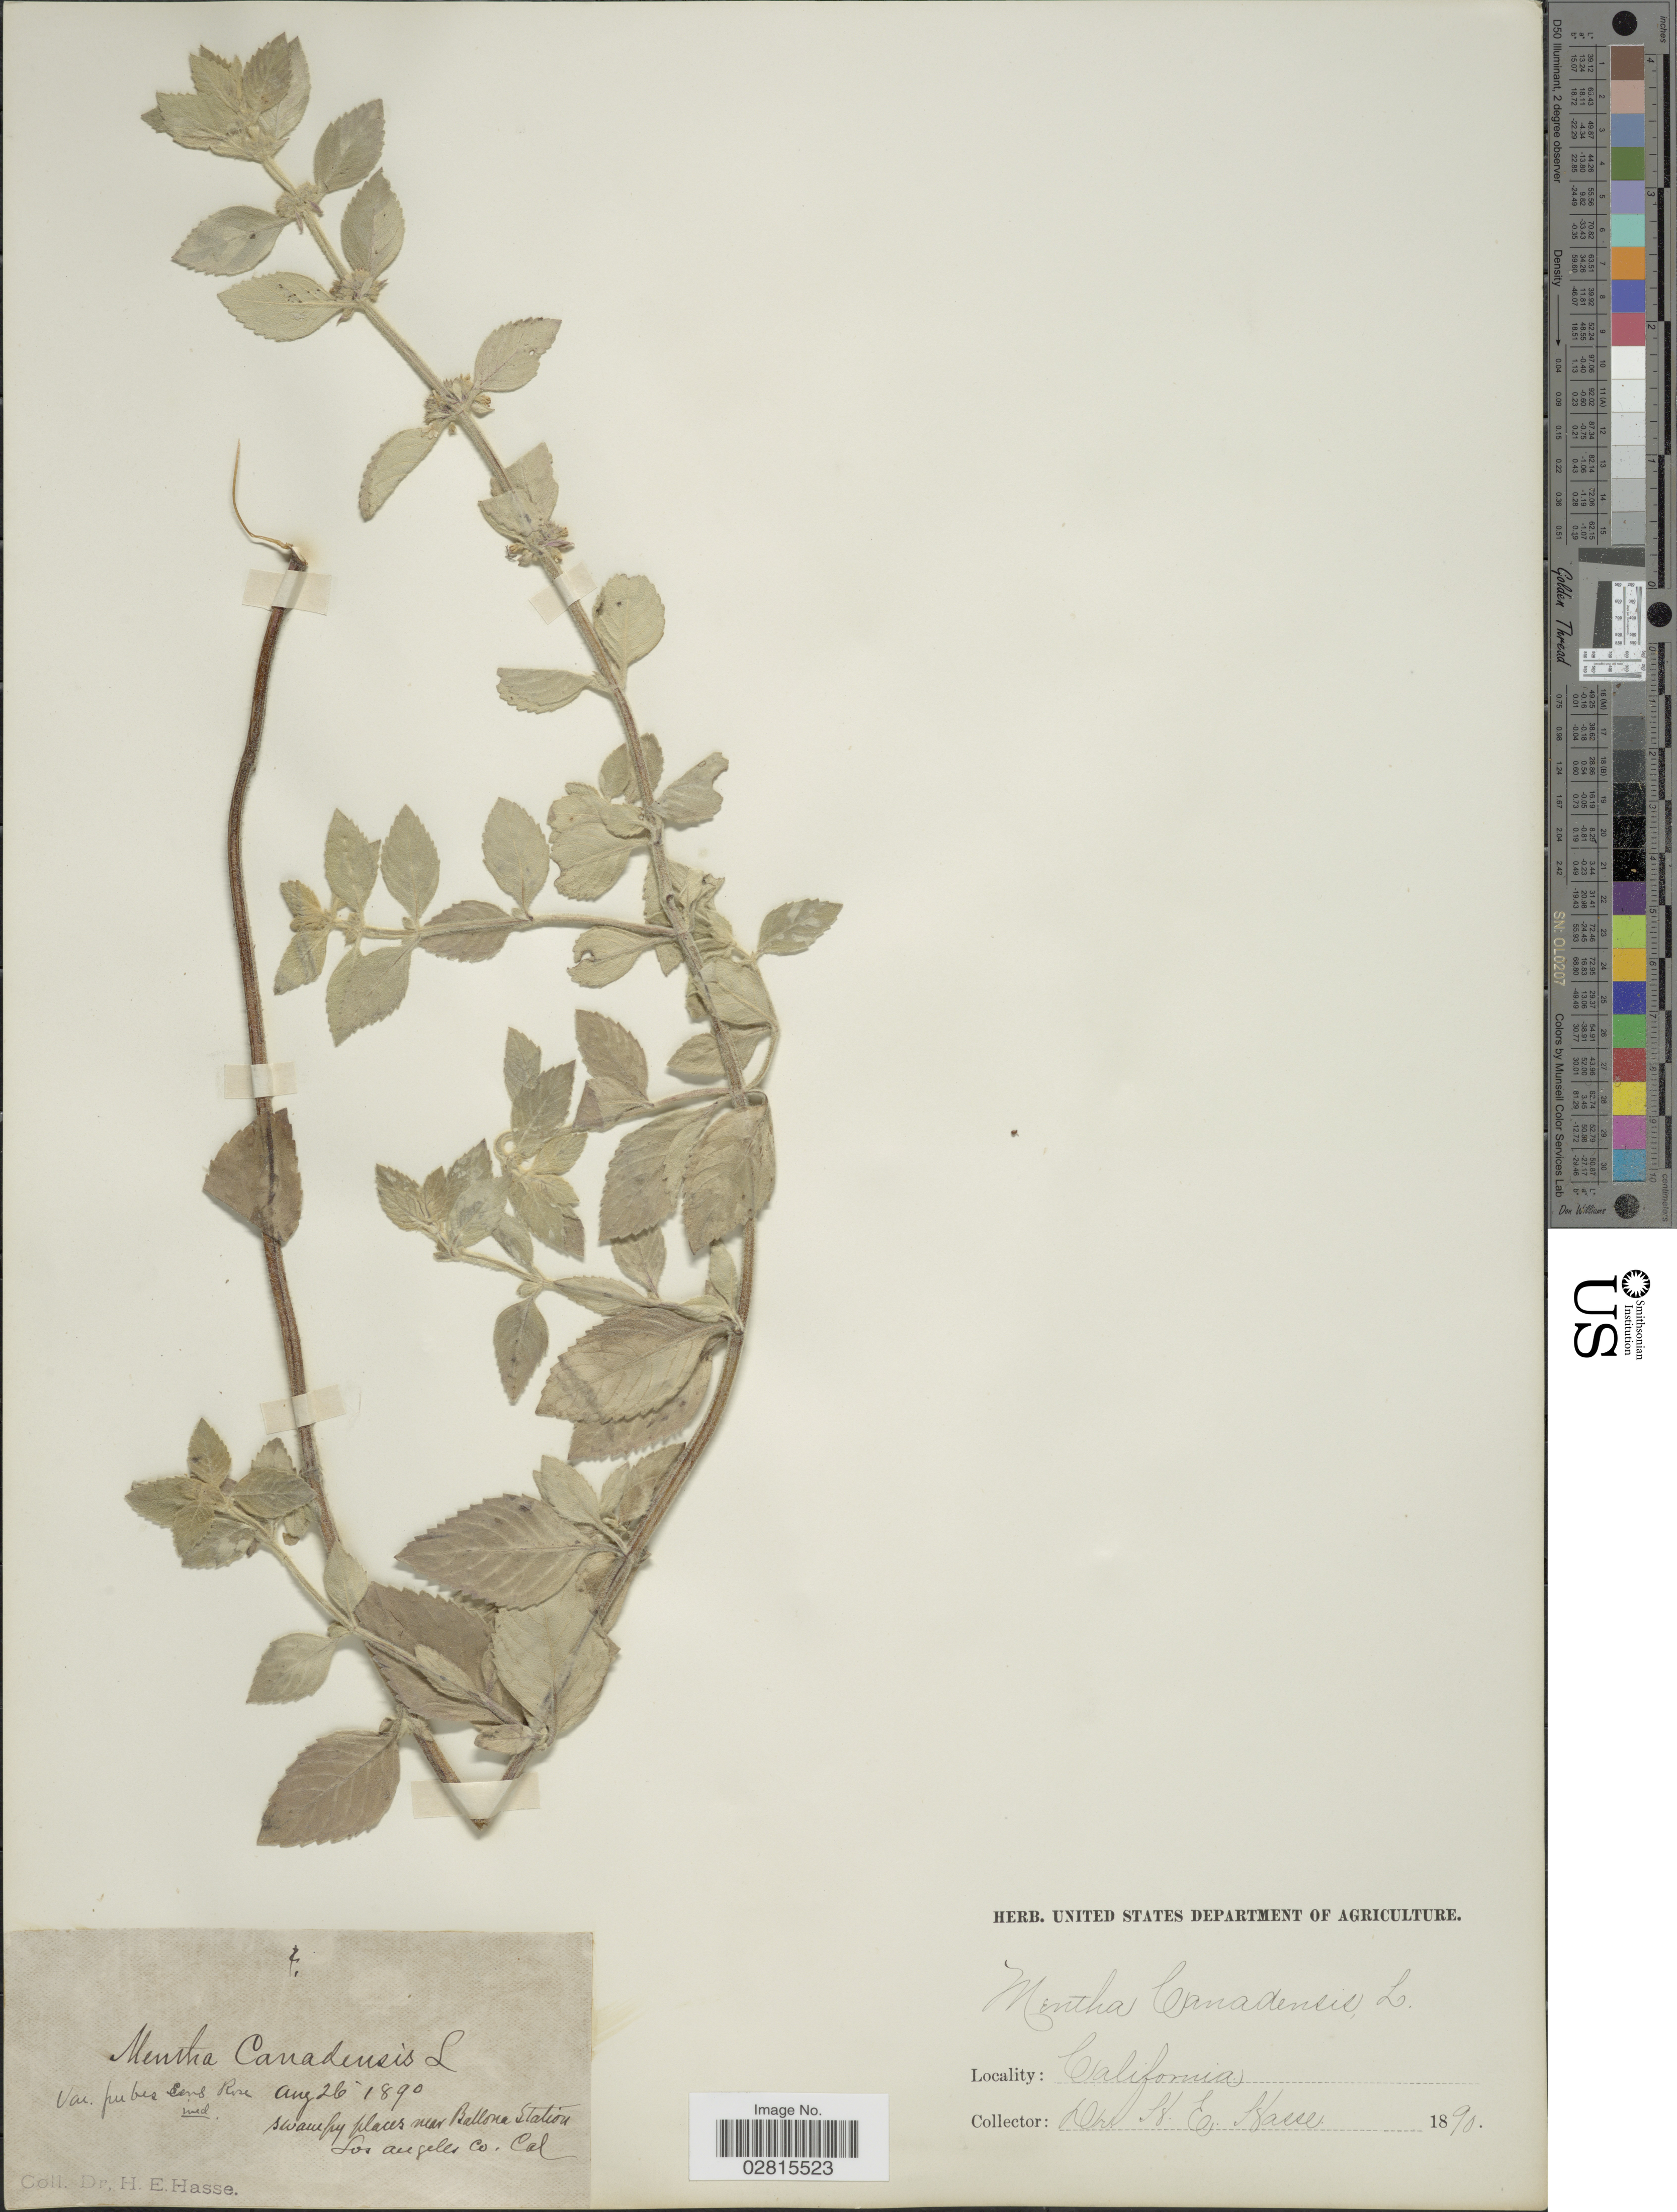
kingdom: Plantae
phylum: Tracheophyta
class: Magnoliopsida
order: Lamiales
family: Lamiaceae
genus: Mentha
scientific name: Mentha lanata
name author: Gand.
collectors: H. E. Hasse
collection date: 1890-08-26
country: United States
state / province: California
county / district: Los Angeles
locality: Near Ballona Station, Los Angeles Co., Cal.